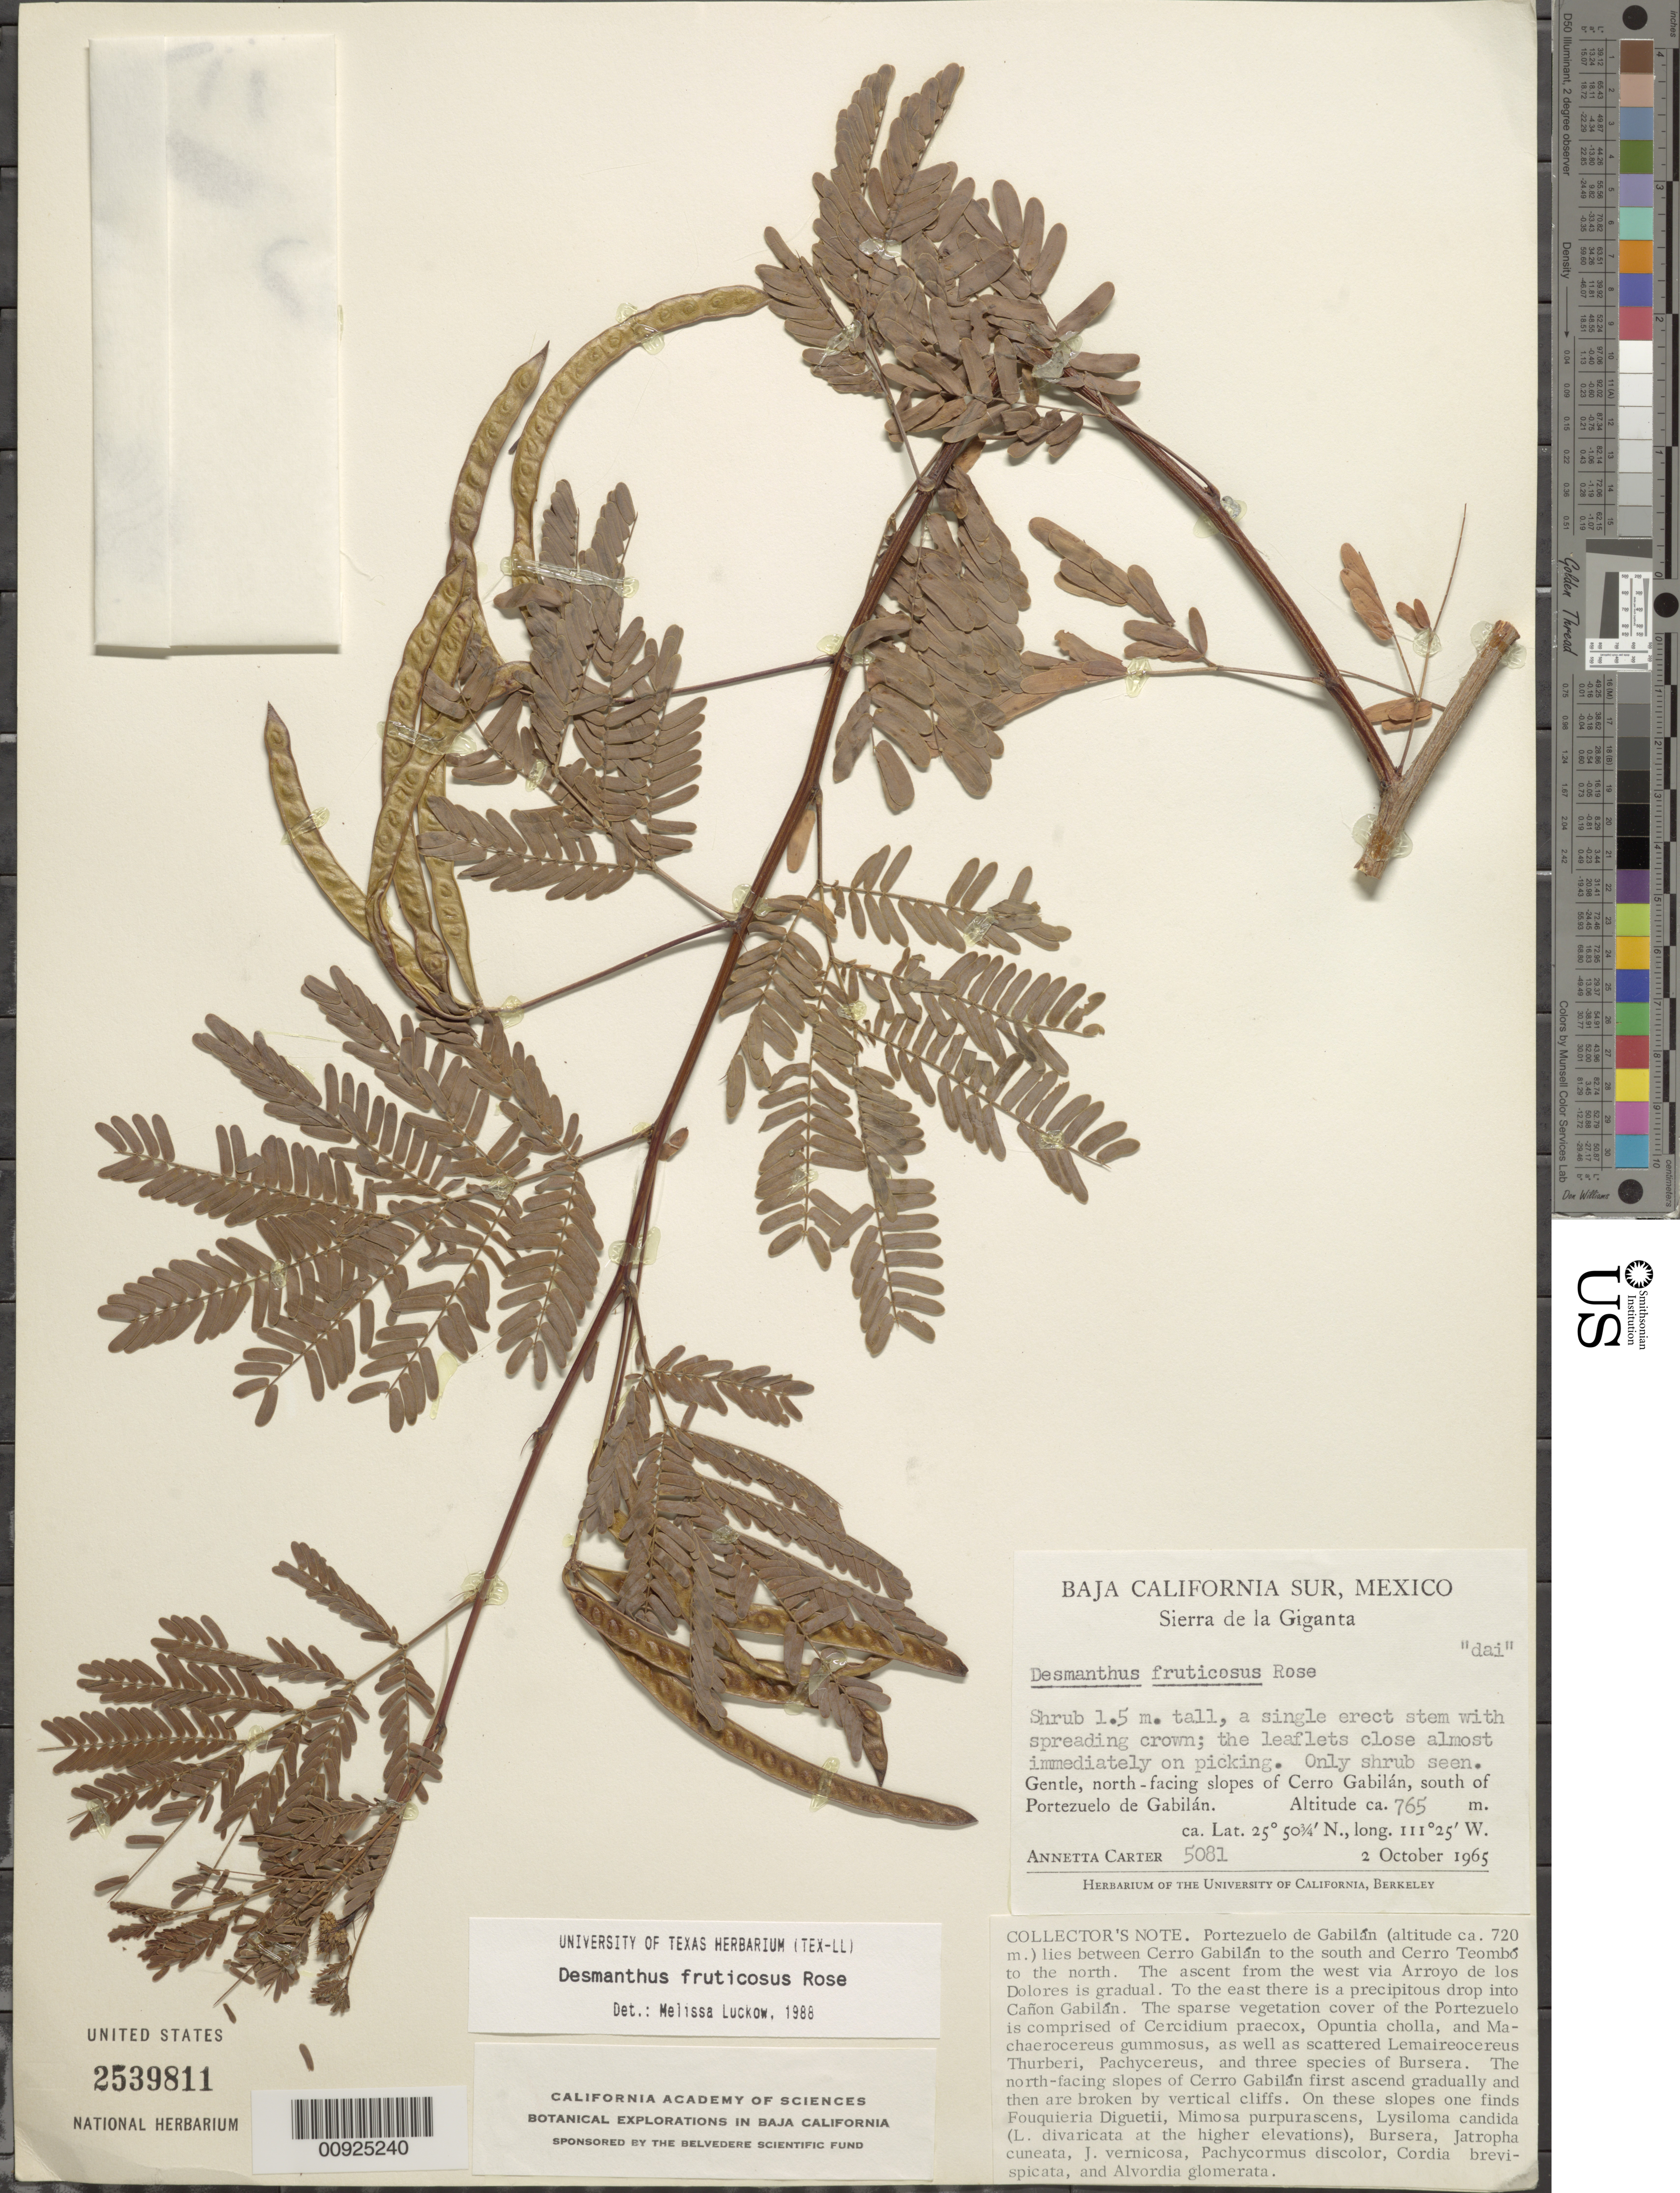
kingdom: Plantae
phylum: Tracheophyta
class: Magnoliopsida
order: Fabales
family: Fabaceae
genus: Desmanthus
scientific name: Desmanthus fruticosus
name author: Rose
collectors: A. Carter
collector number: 5081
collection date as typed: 02 Oct 1965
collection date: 1965-10-02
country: Mexico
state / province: Baja California Sur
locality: North-facing slopes of Cerro Gabilán, south of Portezuelo de Gabilán. Baja California Sur. Sierra de la Giganta.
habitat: Gentle, North-facing slopes of Cerro.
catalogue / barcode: US 2539811